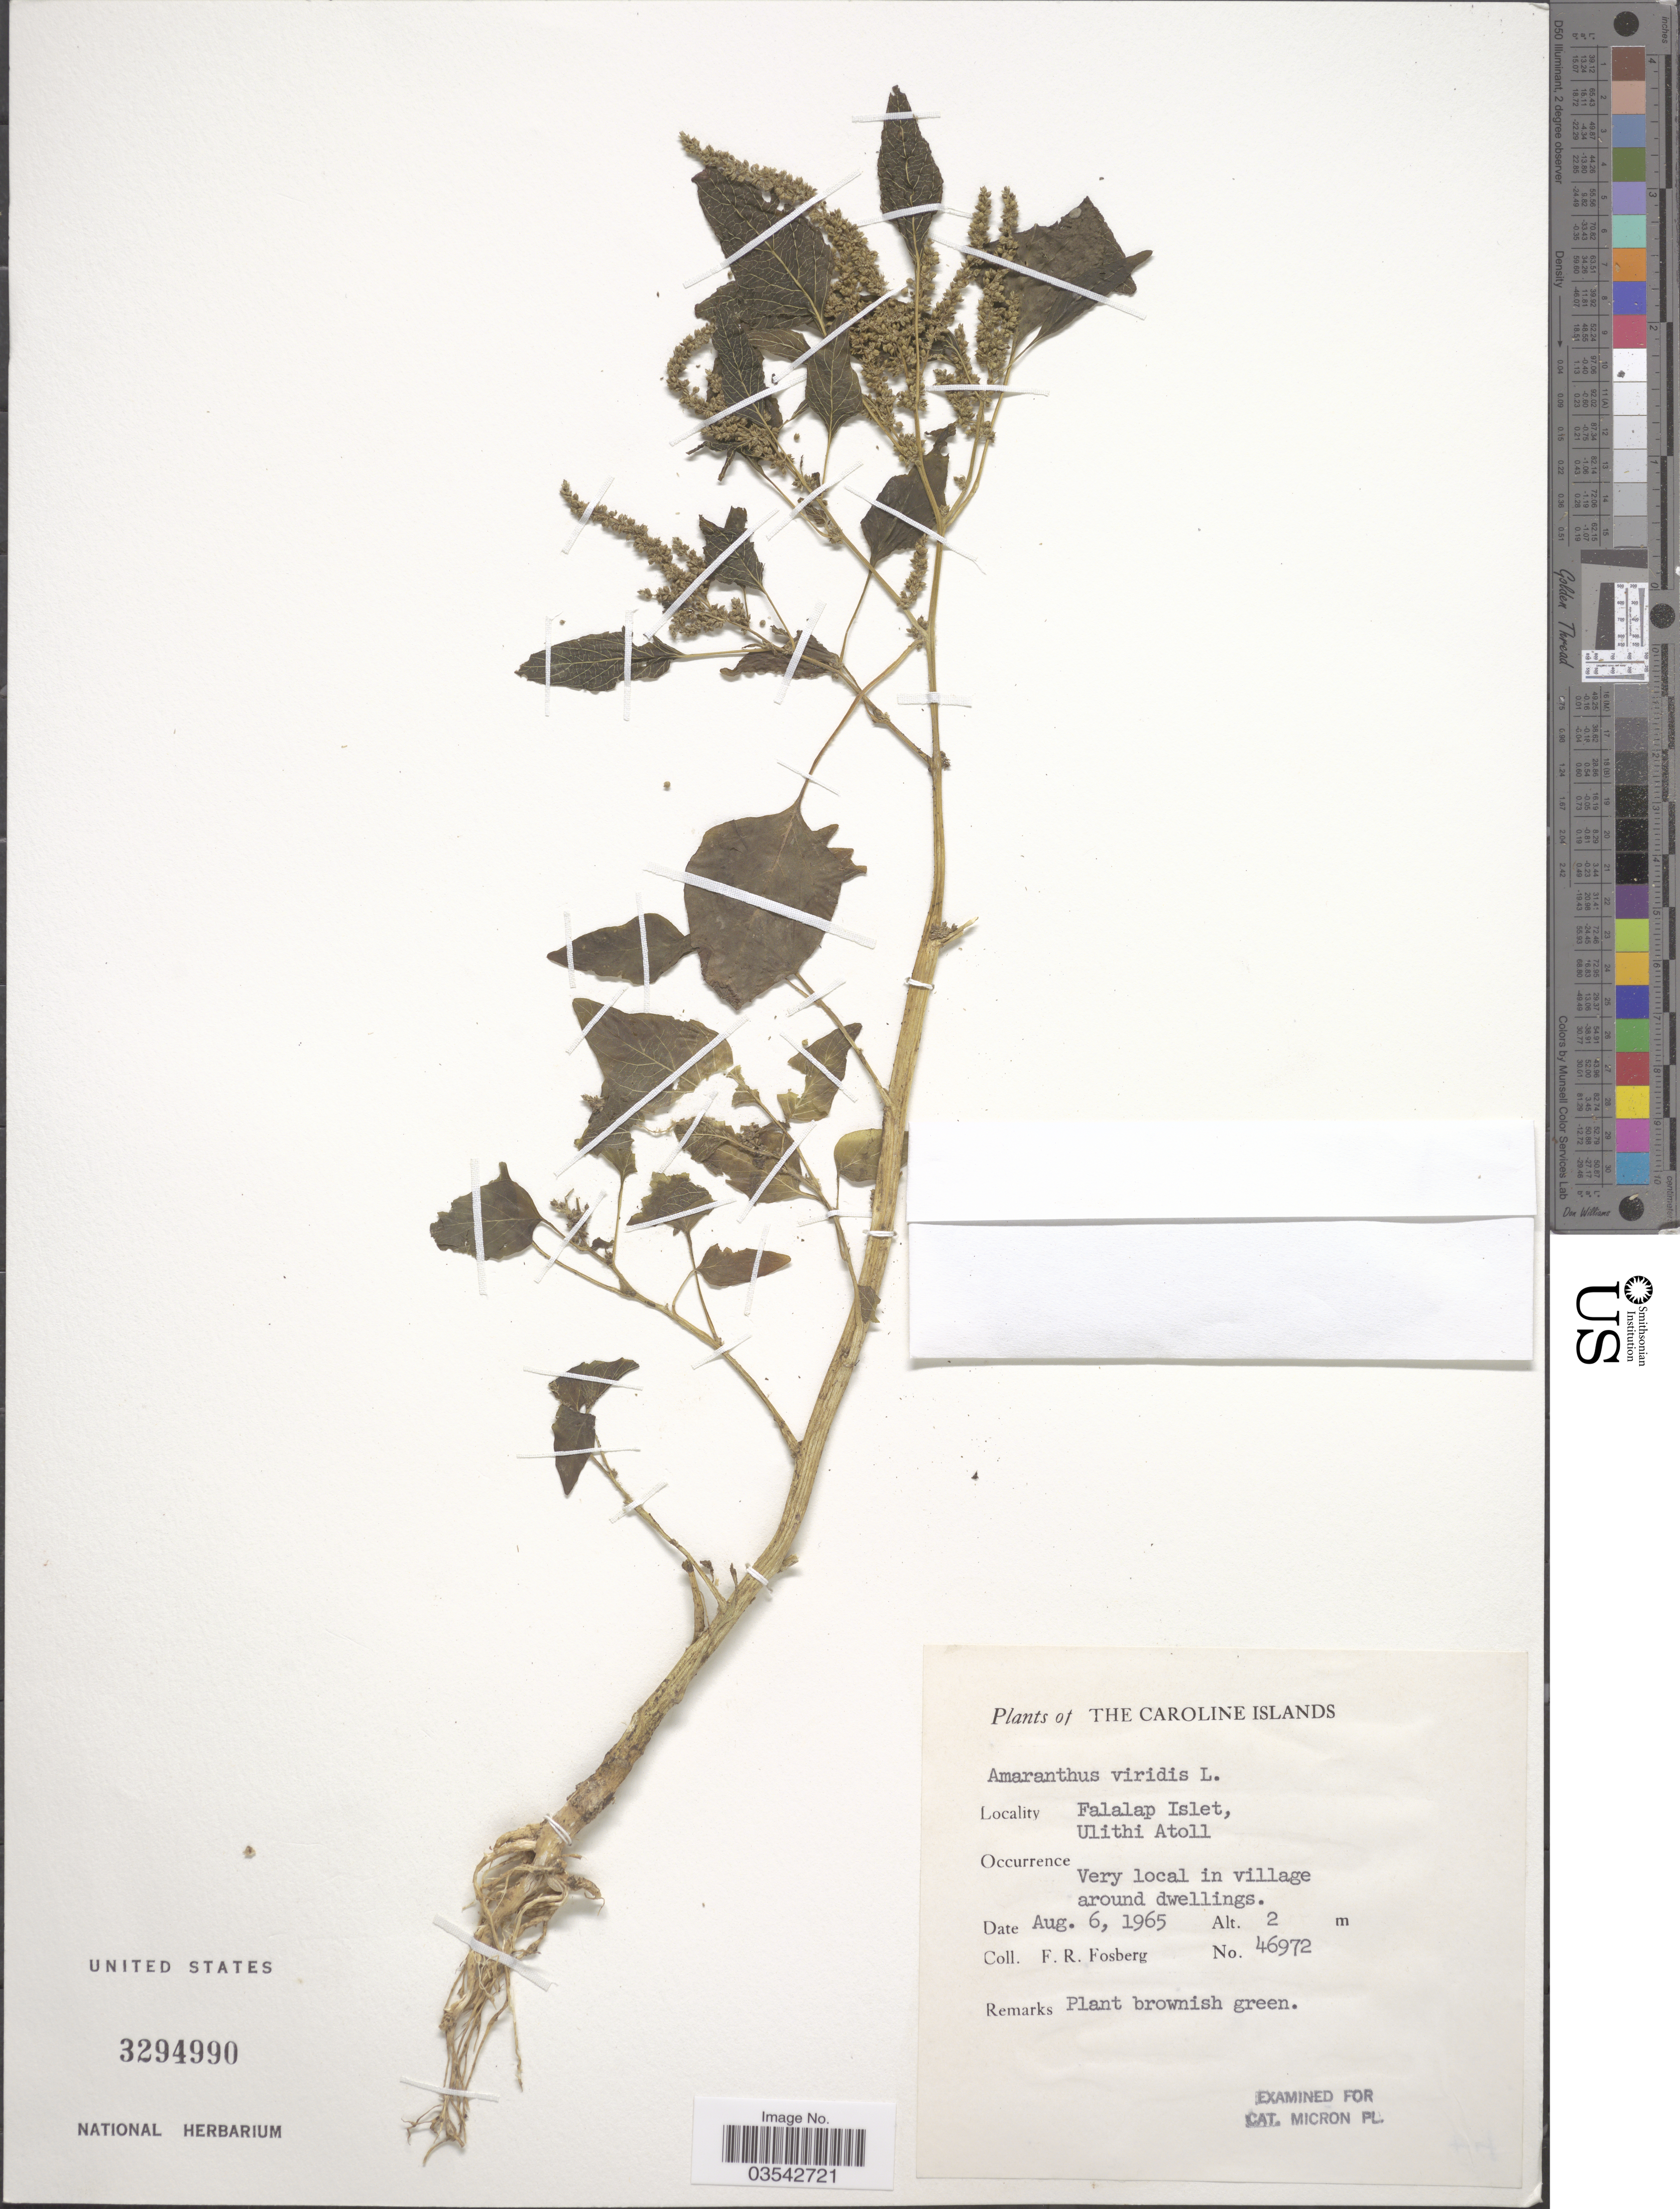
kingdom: Plantae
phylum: Tracheophyta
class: Magnoliopsida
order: Caryophyllales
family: Amaranthaceae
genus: Amaranthus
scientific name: Amaranthus viridis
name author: L.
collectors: F. R. Fosberg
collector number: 46972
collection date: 1965-08-06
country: Micronesia, Federated States of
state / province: Yap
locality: The Caroline Islands. Falalap Islet, Ulithi Atoll.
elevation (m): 2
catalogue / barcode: US 3294990